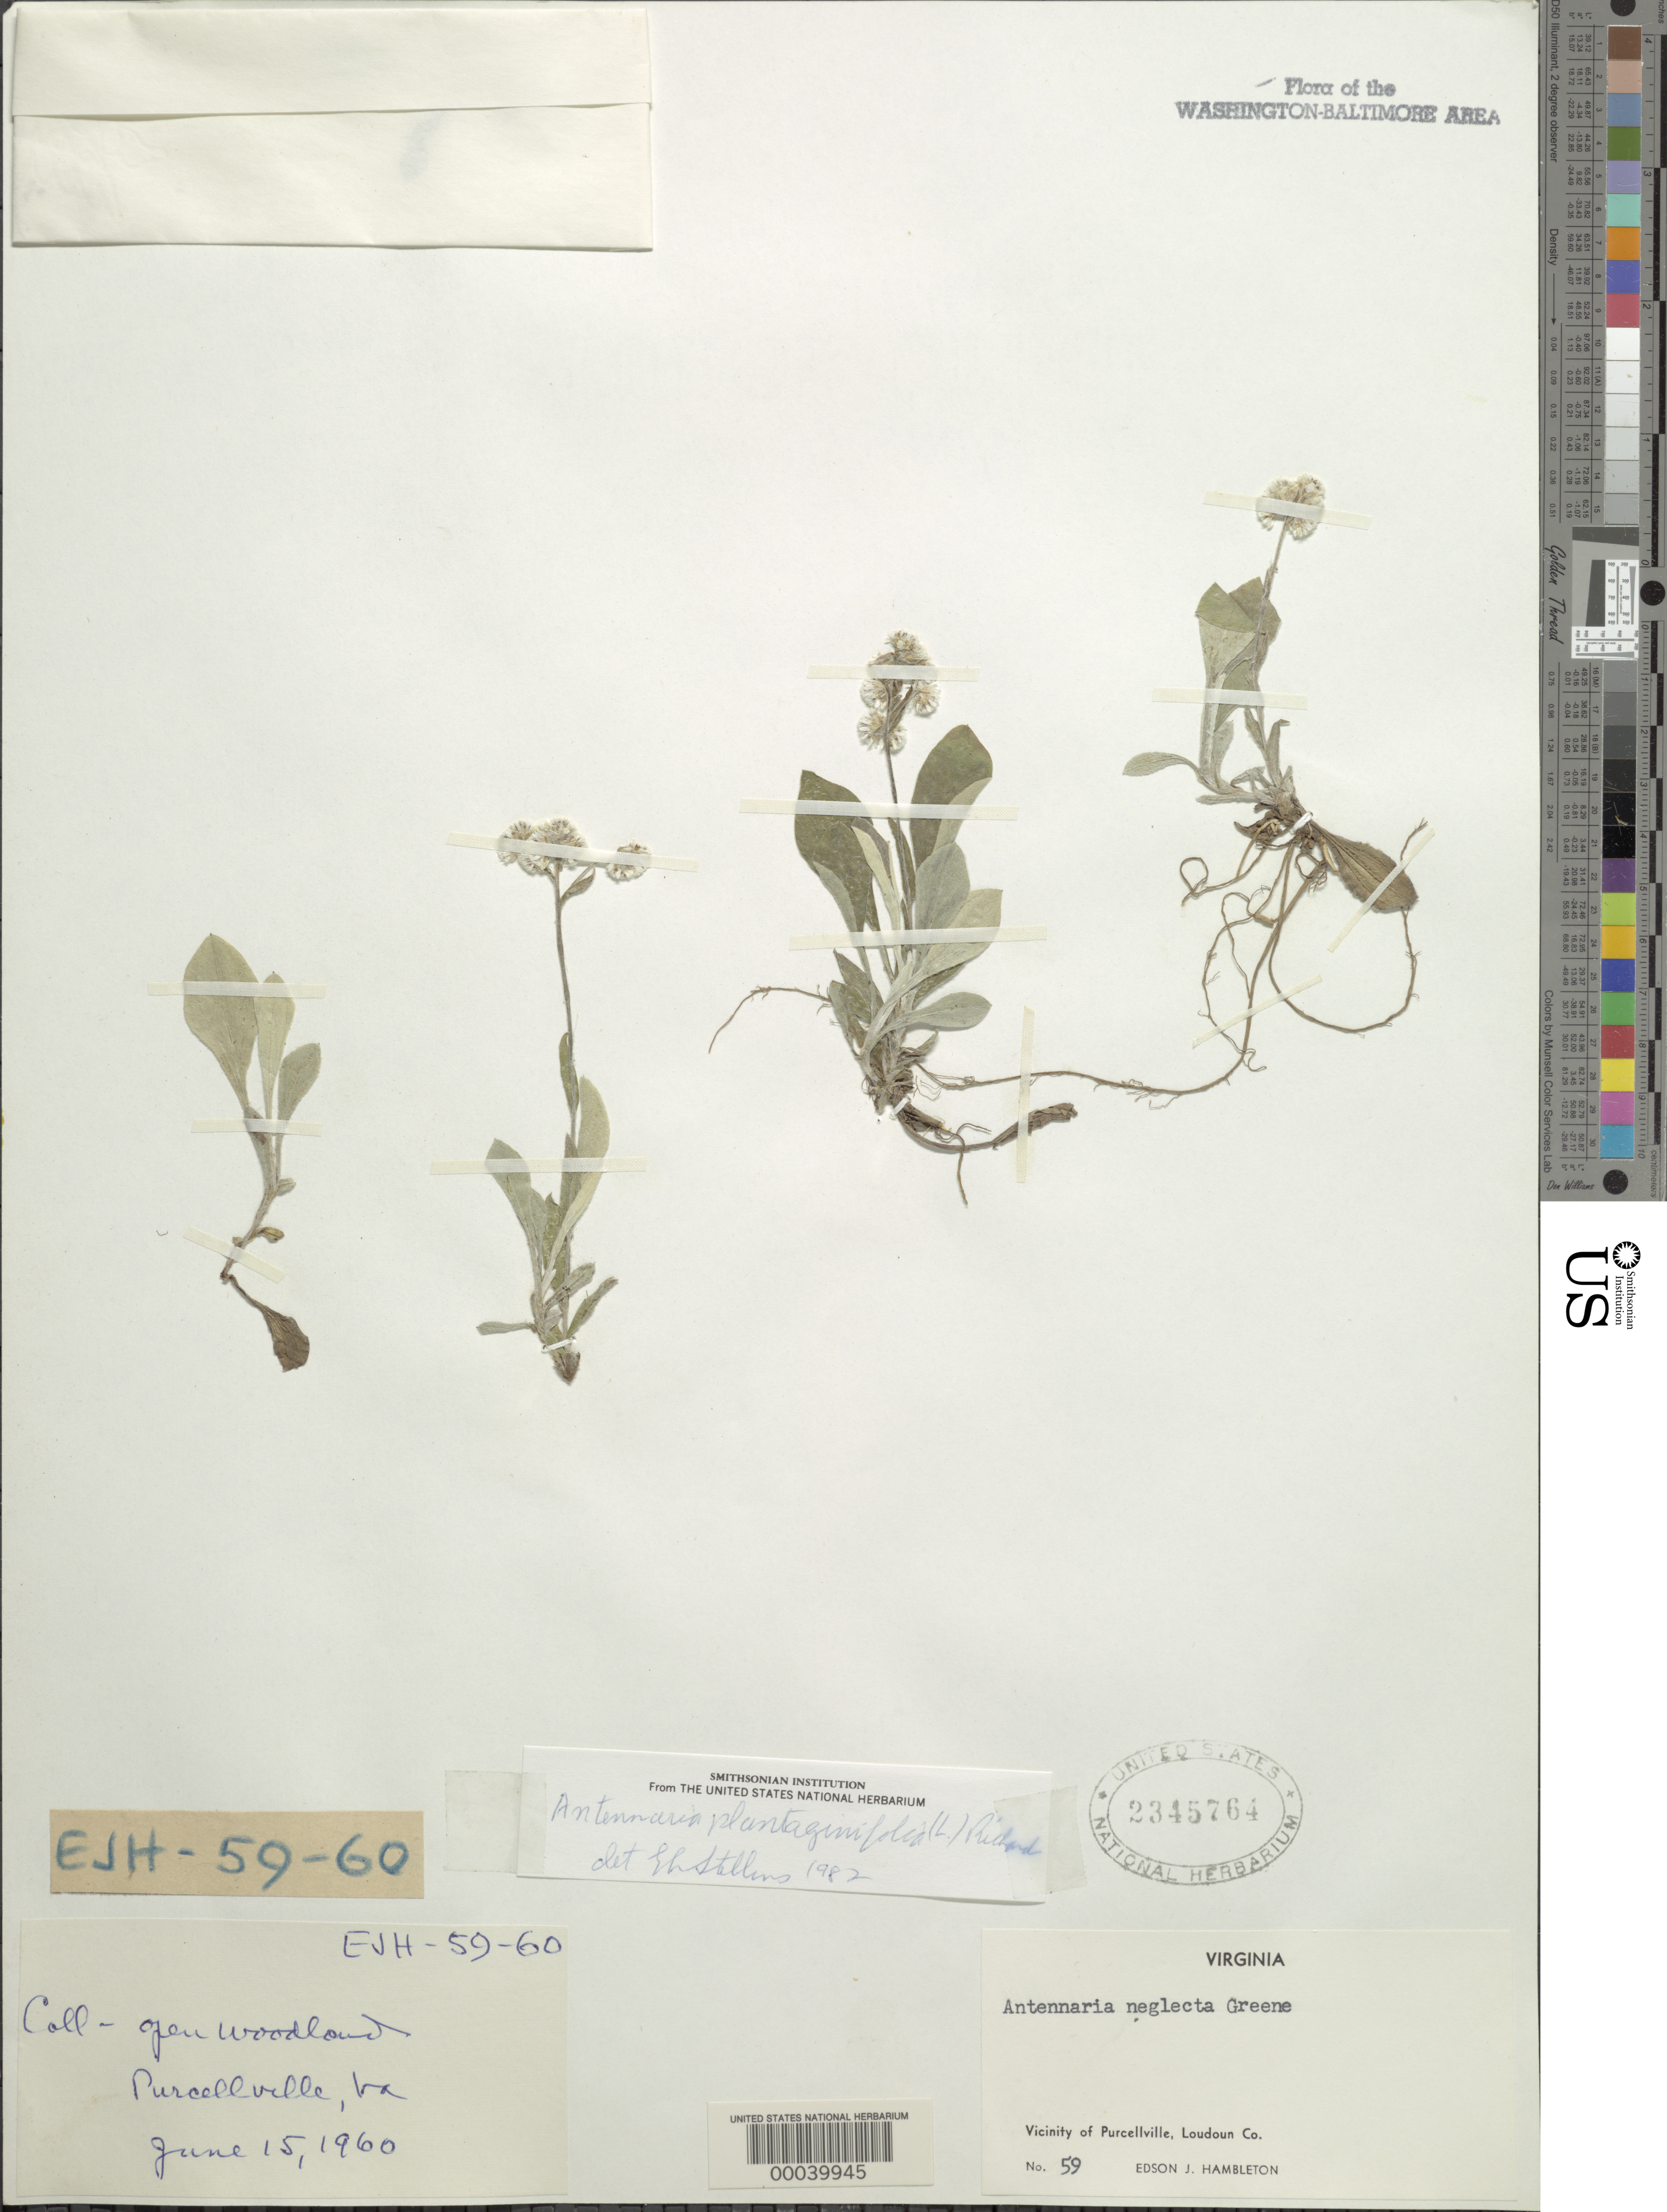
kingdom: Plantae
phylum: Tracheophyta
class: Magnoliopsida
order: Asterales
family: Asteraceae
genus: Antennaria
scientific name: Antennaria plantaginifolia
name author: (L.) Richardson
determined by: Stebbins, G. L.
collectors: E. Hambleton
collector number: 59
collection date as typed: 15 Jun 1960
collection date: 1960-06-15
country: United States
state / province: Virginia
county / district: Loudoun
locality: Purcellville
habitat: Open woodland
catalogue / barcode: US 2345764